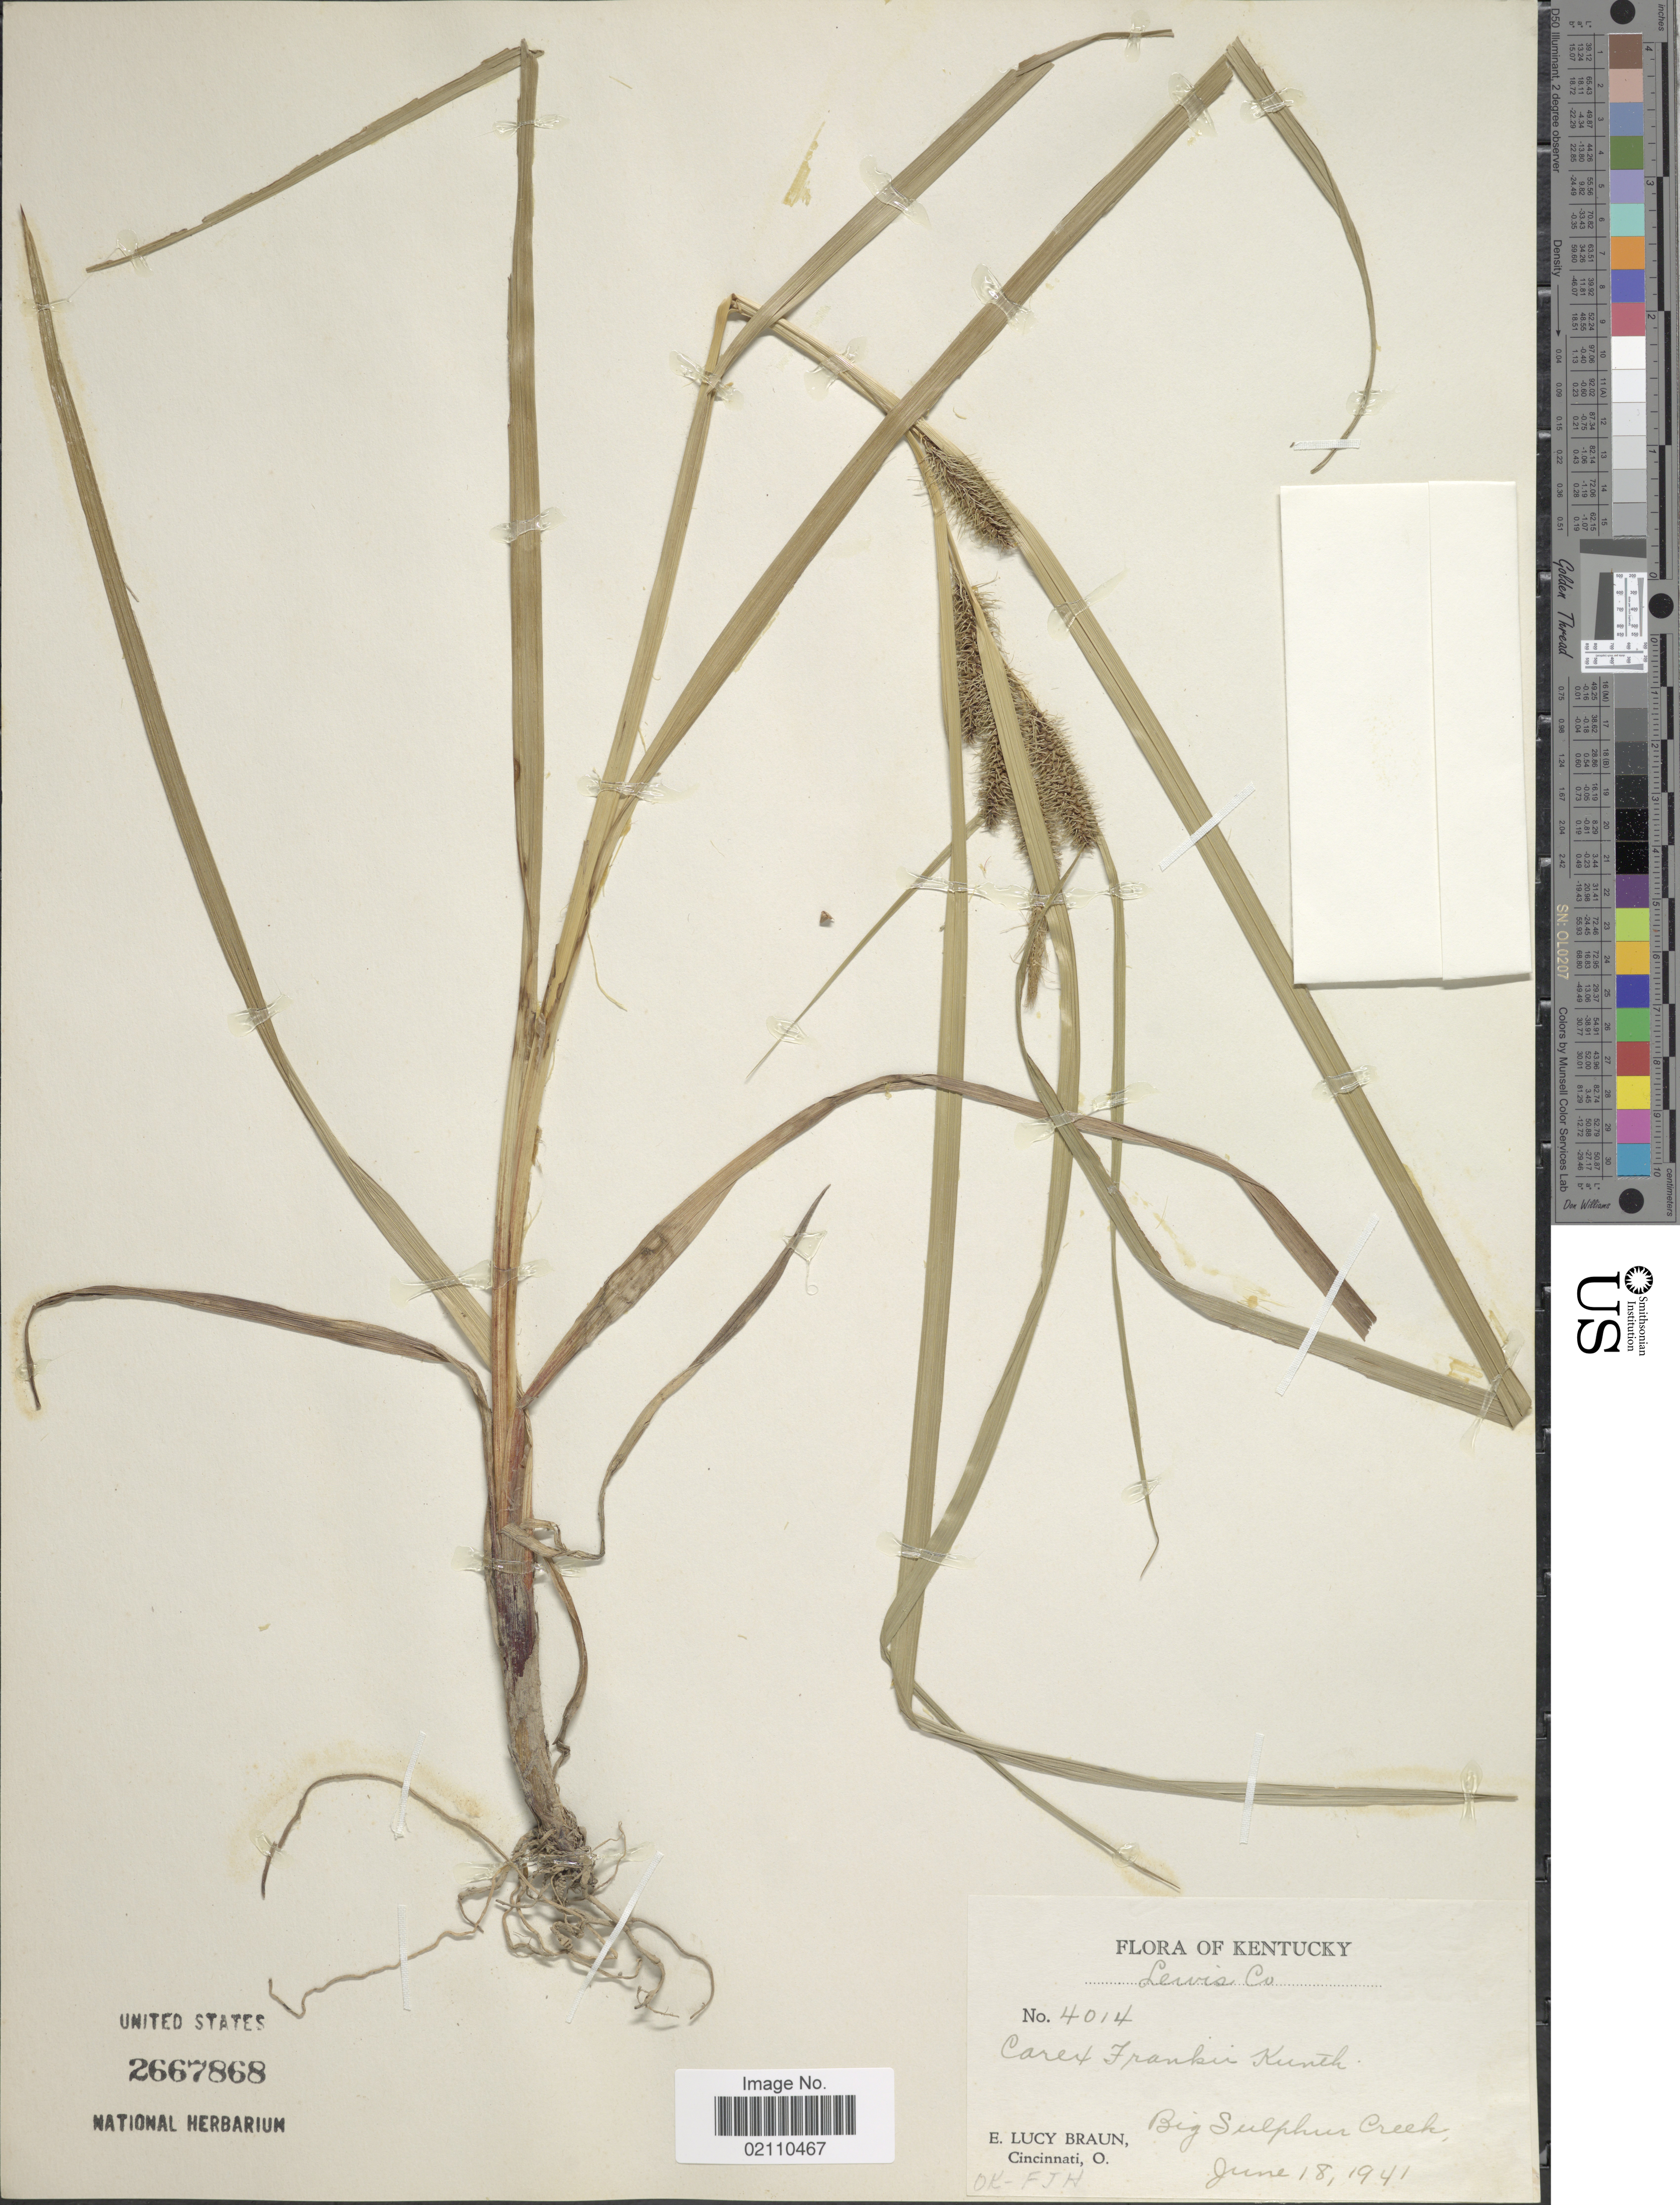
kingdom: Plantae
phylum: Tracheophyta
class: Liliopsida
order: Poales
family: Cyperaceae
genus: Carex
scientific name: Carex frankii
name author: Kunth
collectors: E. L. Braun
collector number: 4014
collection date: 1941-06-18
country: United States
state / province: Kentucky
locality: Lewis Co. Big Sulphur Creek,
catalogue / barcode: US 2667868